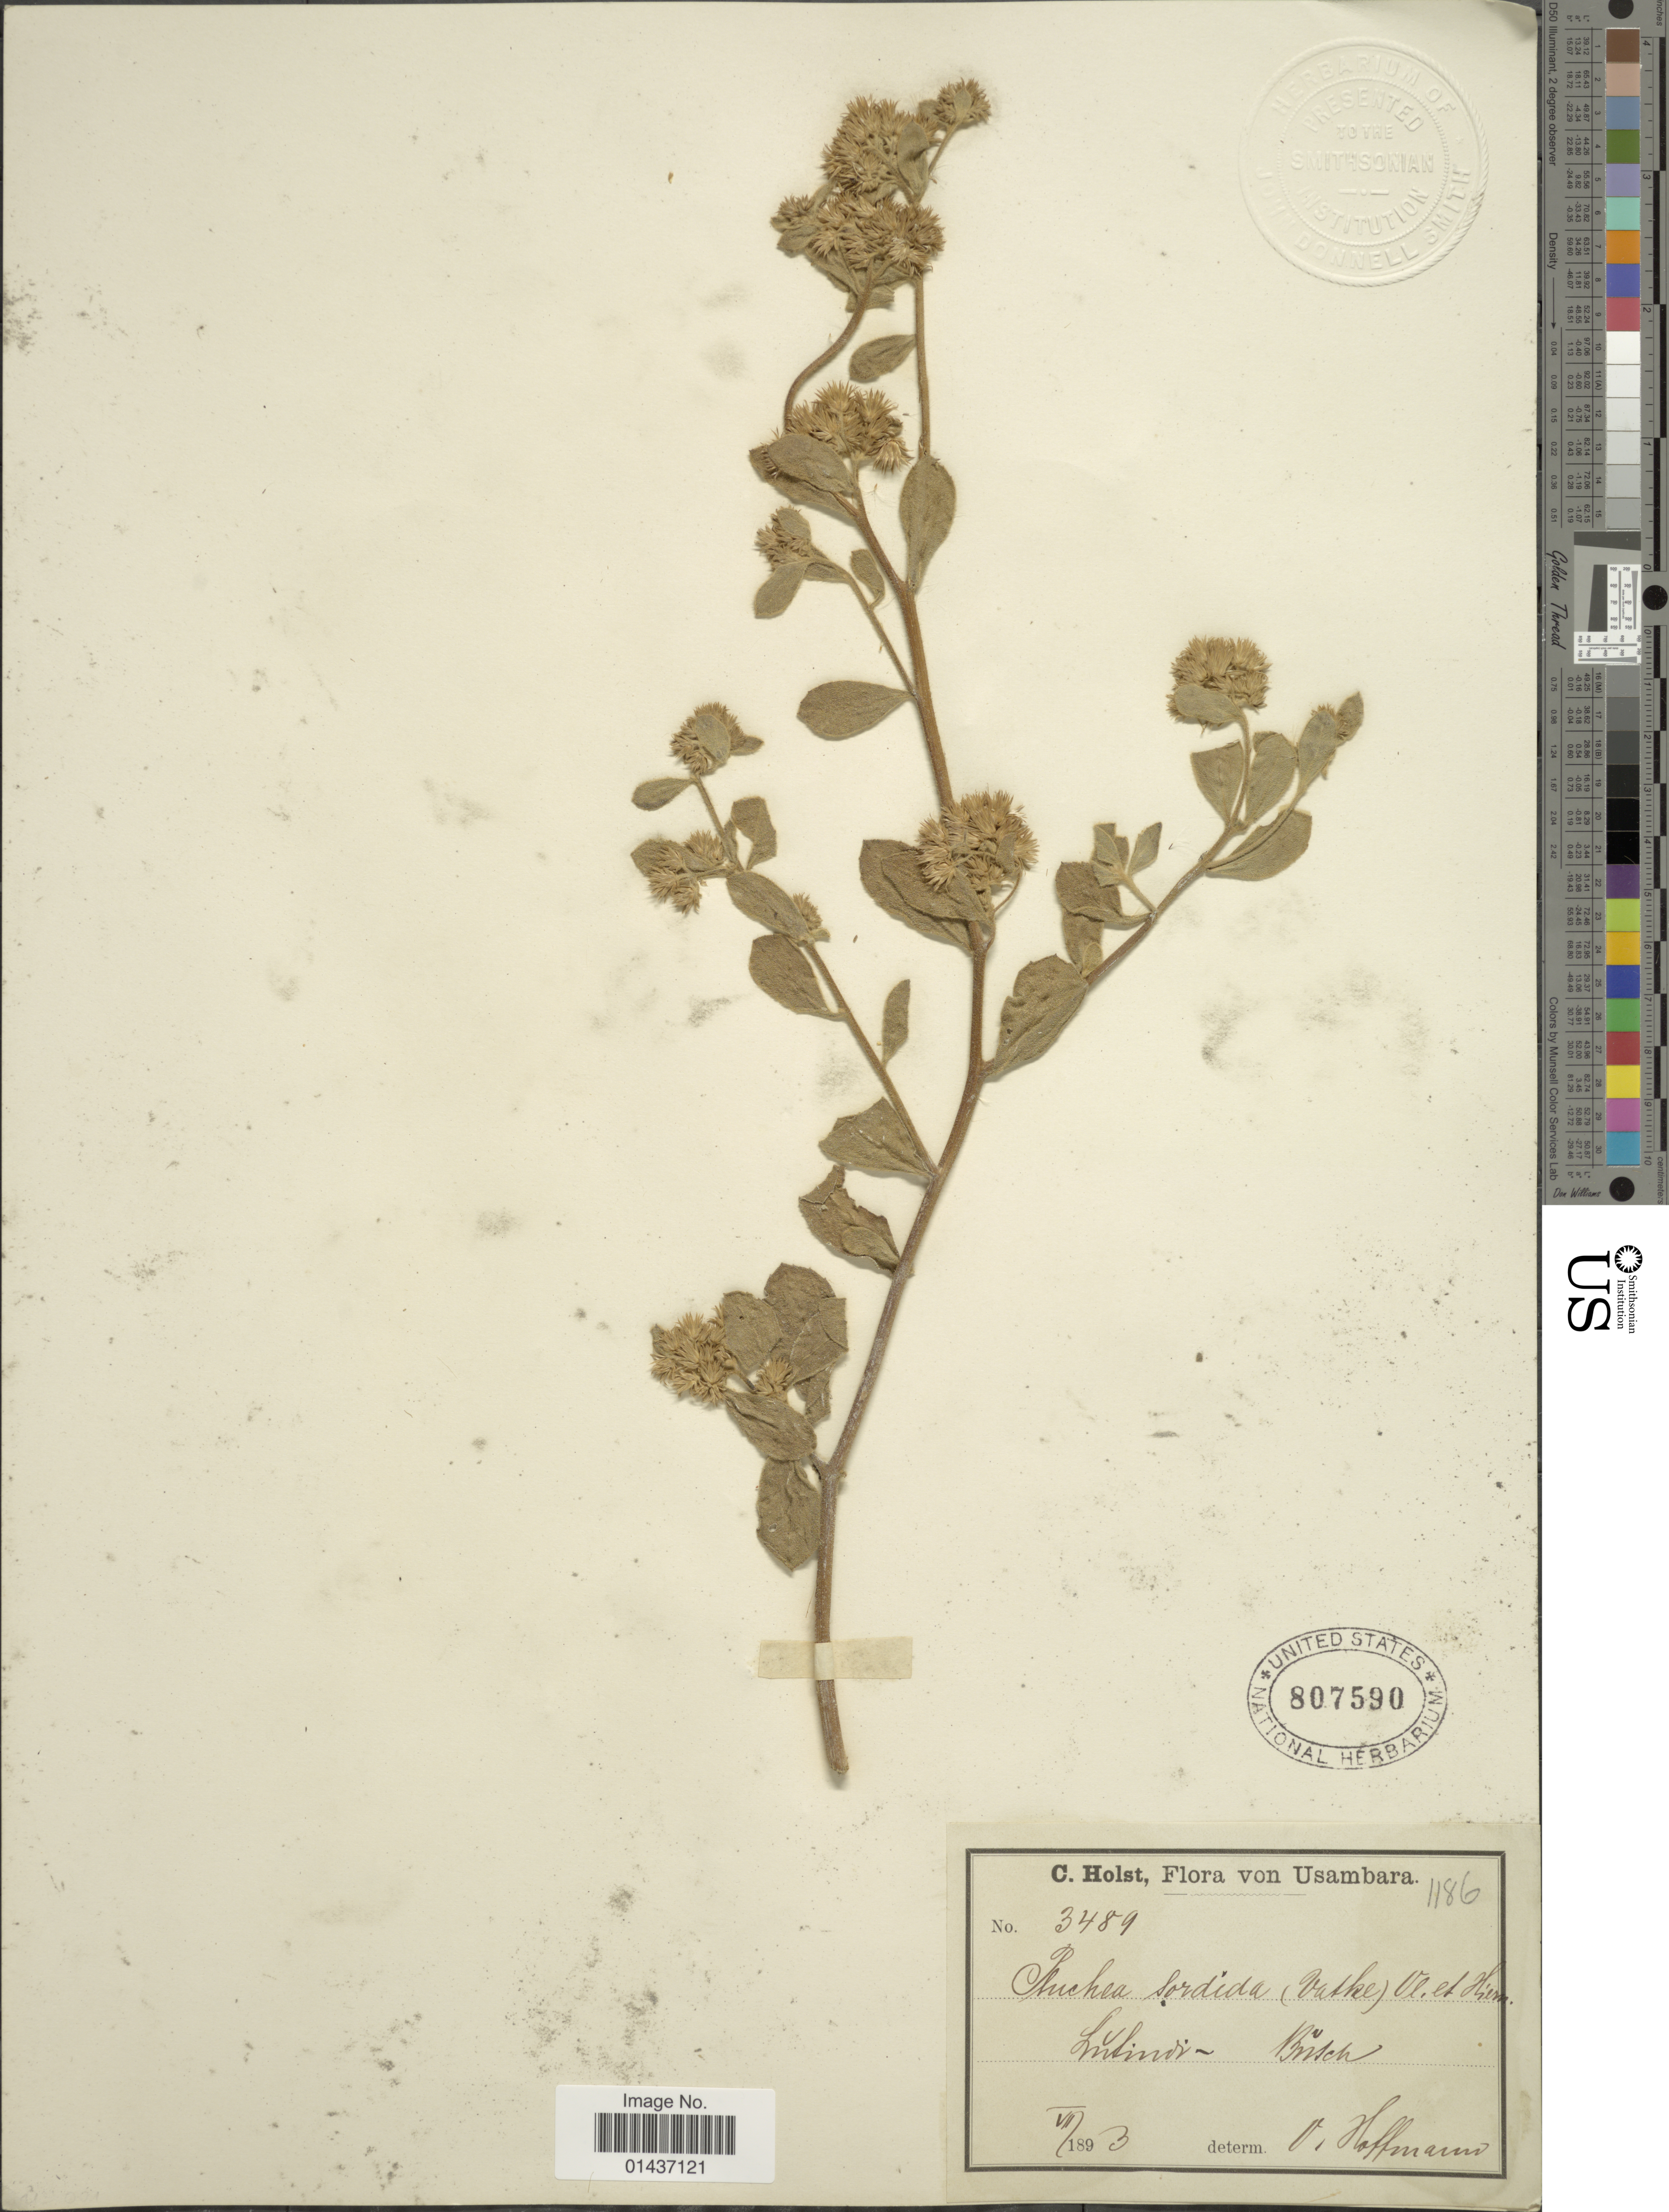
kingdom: Plantae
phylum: Tracheophyta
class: Magnoliopsida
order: Asterales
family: Asteraceae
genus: Pluchea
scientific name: Pluchea sordida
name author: (Vatke) Oliv. & Harms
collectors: C. H. Holst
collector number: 2489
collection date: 1893-07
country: Tanzania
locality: Usambara, Sü [illegible text] - Büsch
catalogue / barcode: US 807590